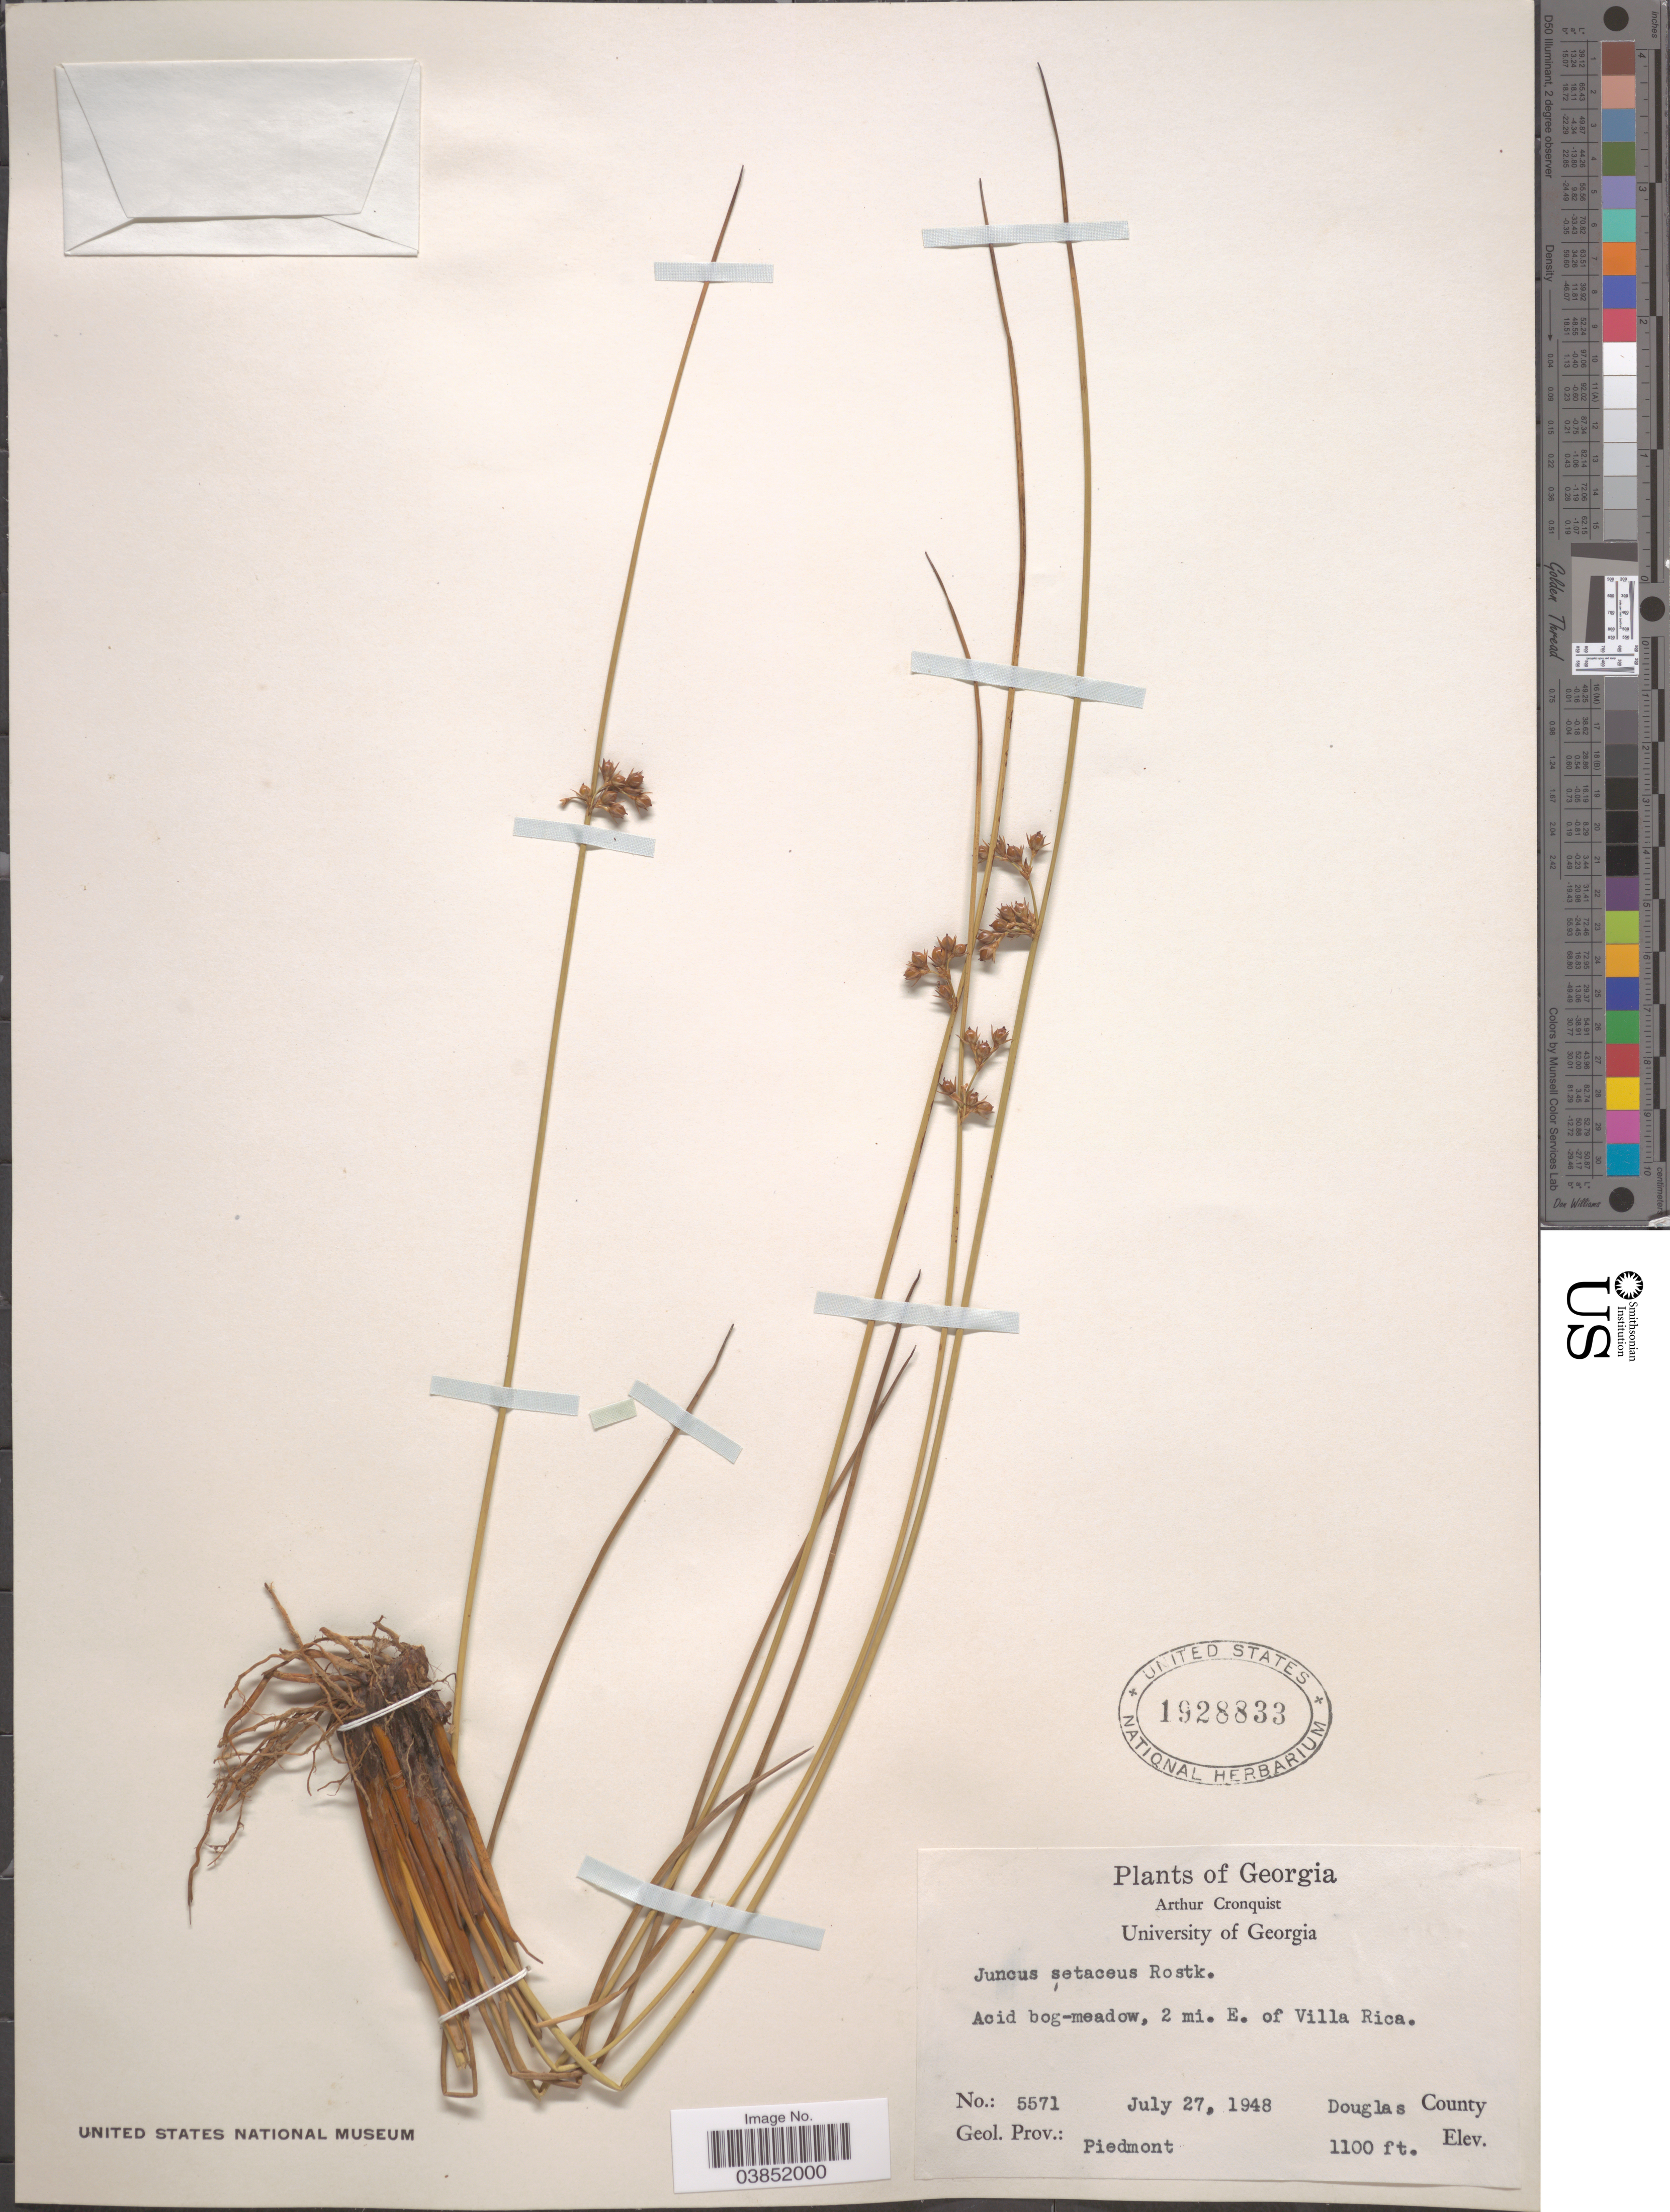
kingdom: Plantae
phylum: Tracheophyta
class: Liliopsida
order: Poales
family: Juncaceae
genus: Juncus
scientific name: Juncus coriaceus Mack.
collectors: A. Cronquist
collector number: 5571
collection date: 1948-07-27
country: United States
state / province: Georgia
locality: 2 mi. E. of Villa Rica. Douglas County. Geol. Prov.: Piedmont.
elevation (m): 335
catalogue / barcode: US 1928833